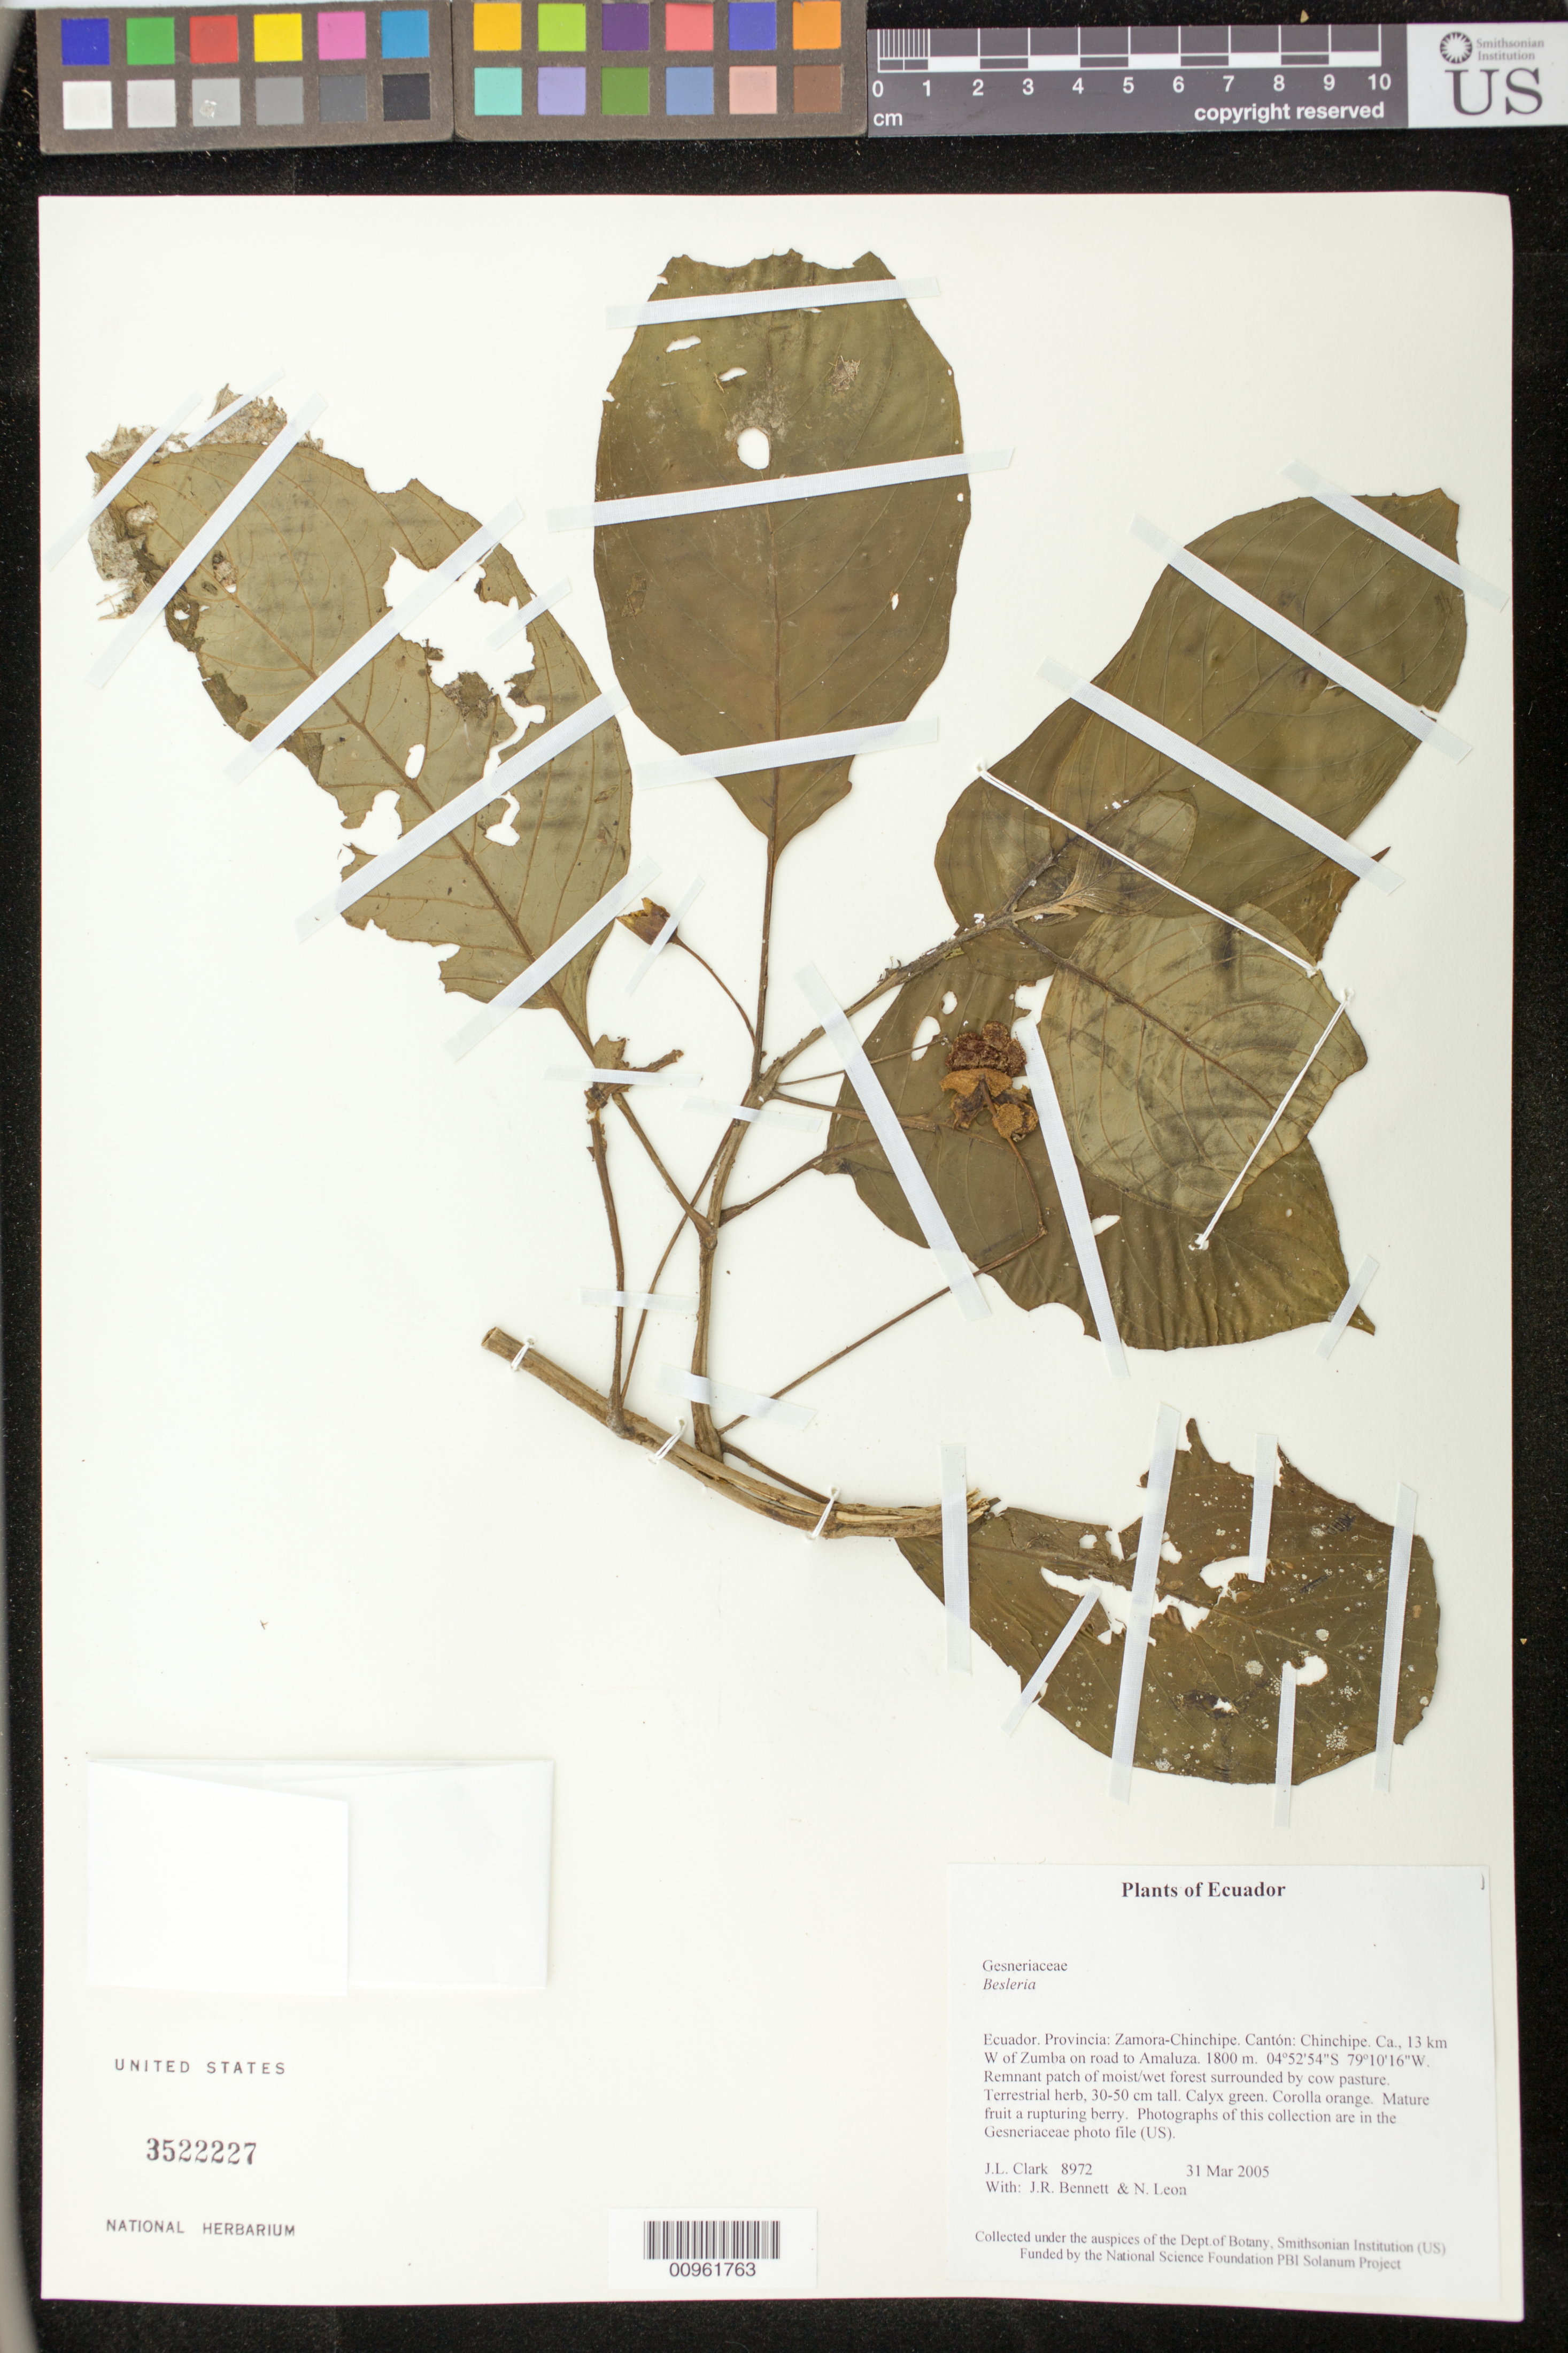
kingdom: Plantae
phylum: Tracheophyta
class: Magnoliopsida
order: Lamiales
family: Gesneriaceae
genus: Besleria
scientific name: Besleria sp.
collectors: J. L. Clark, J. R. Bennett & N. Leon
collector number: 8972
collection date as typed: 31 Mar 2005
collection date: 2005-03-31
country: Ecuador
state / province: Zamora-Chinchipe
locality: Chinchipe. Ca., 13 km W of Zumba on road to Amaluza.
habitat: Remnant patch of moist/wet forest surrounded by cow pasture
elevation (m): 1800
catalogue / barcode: US 3522227